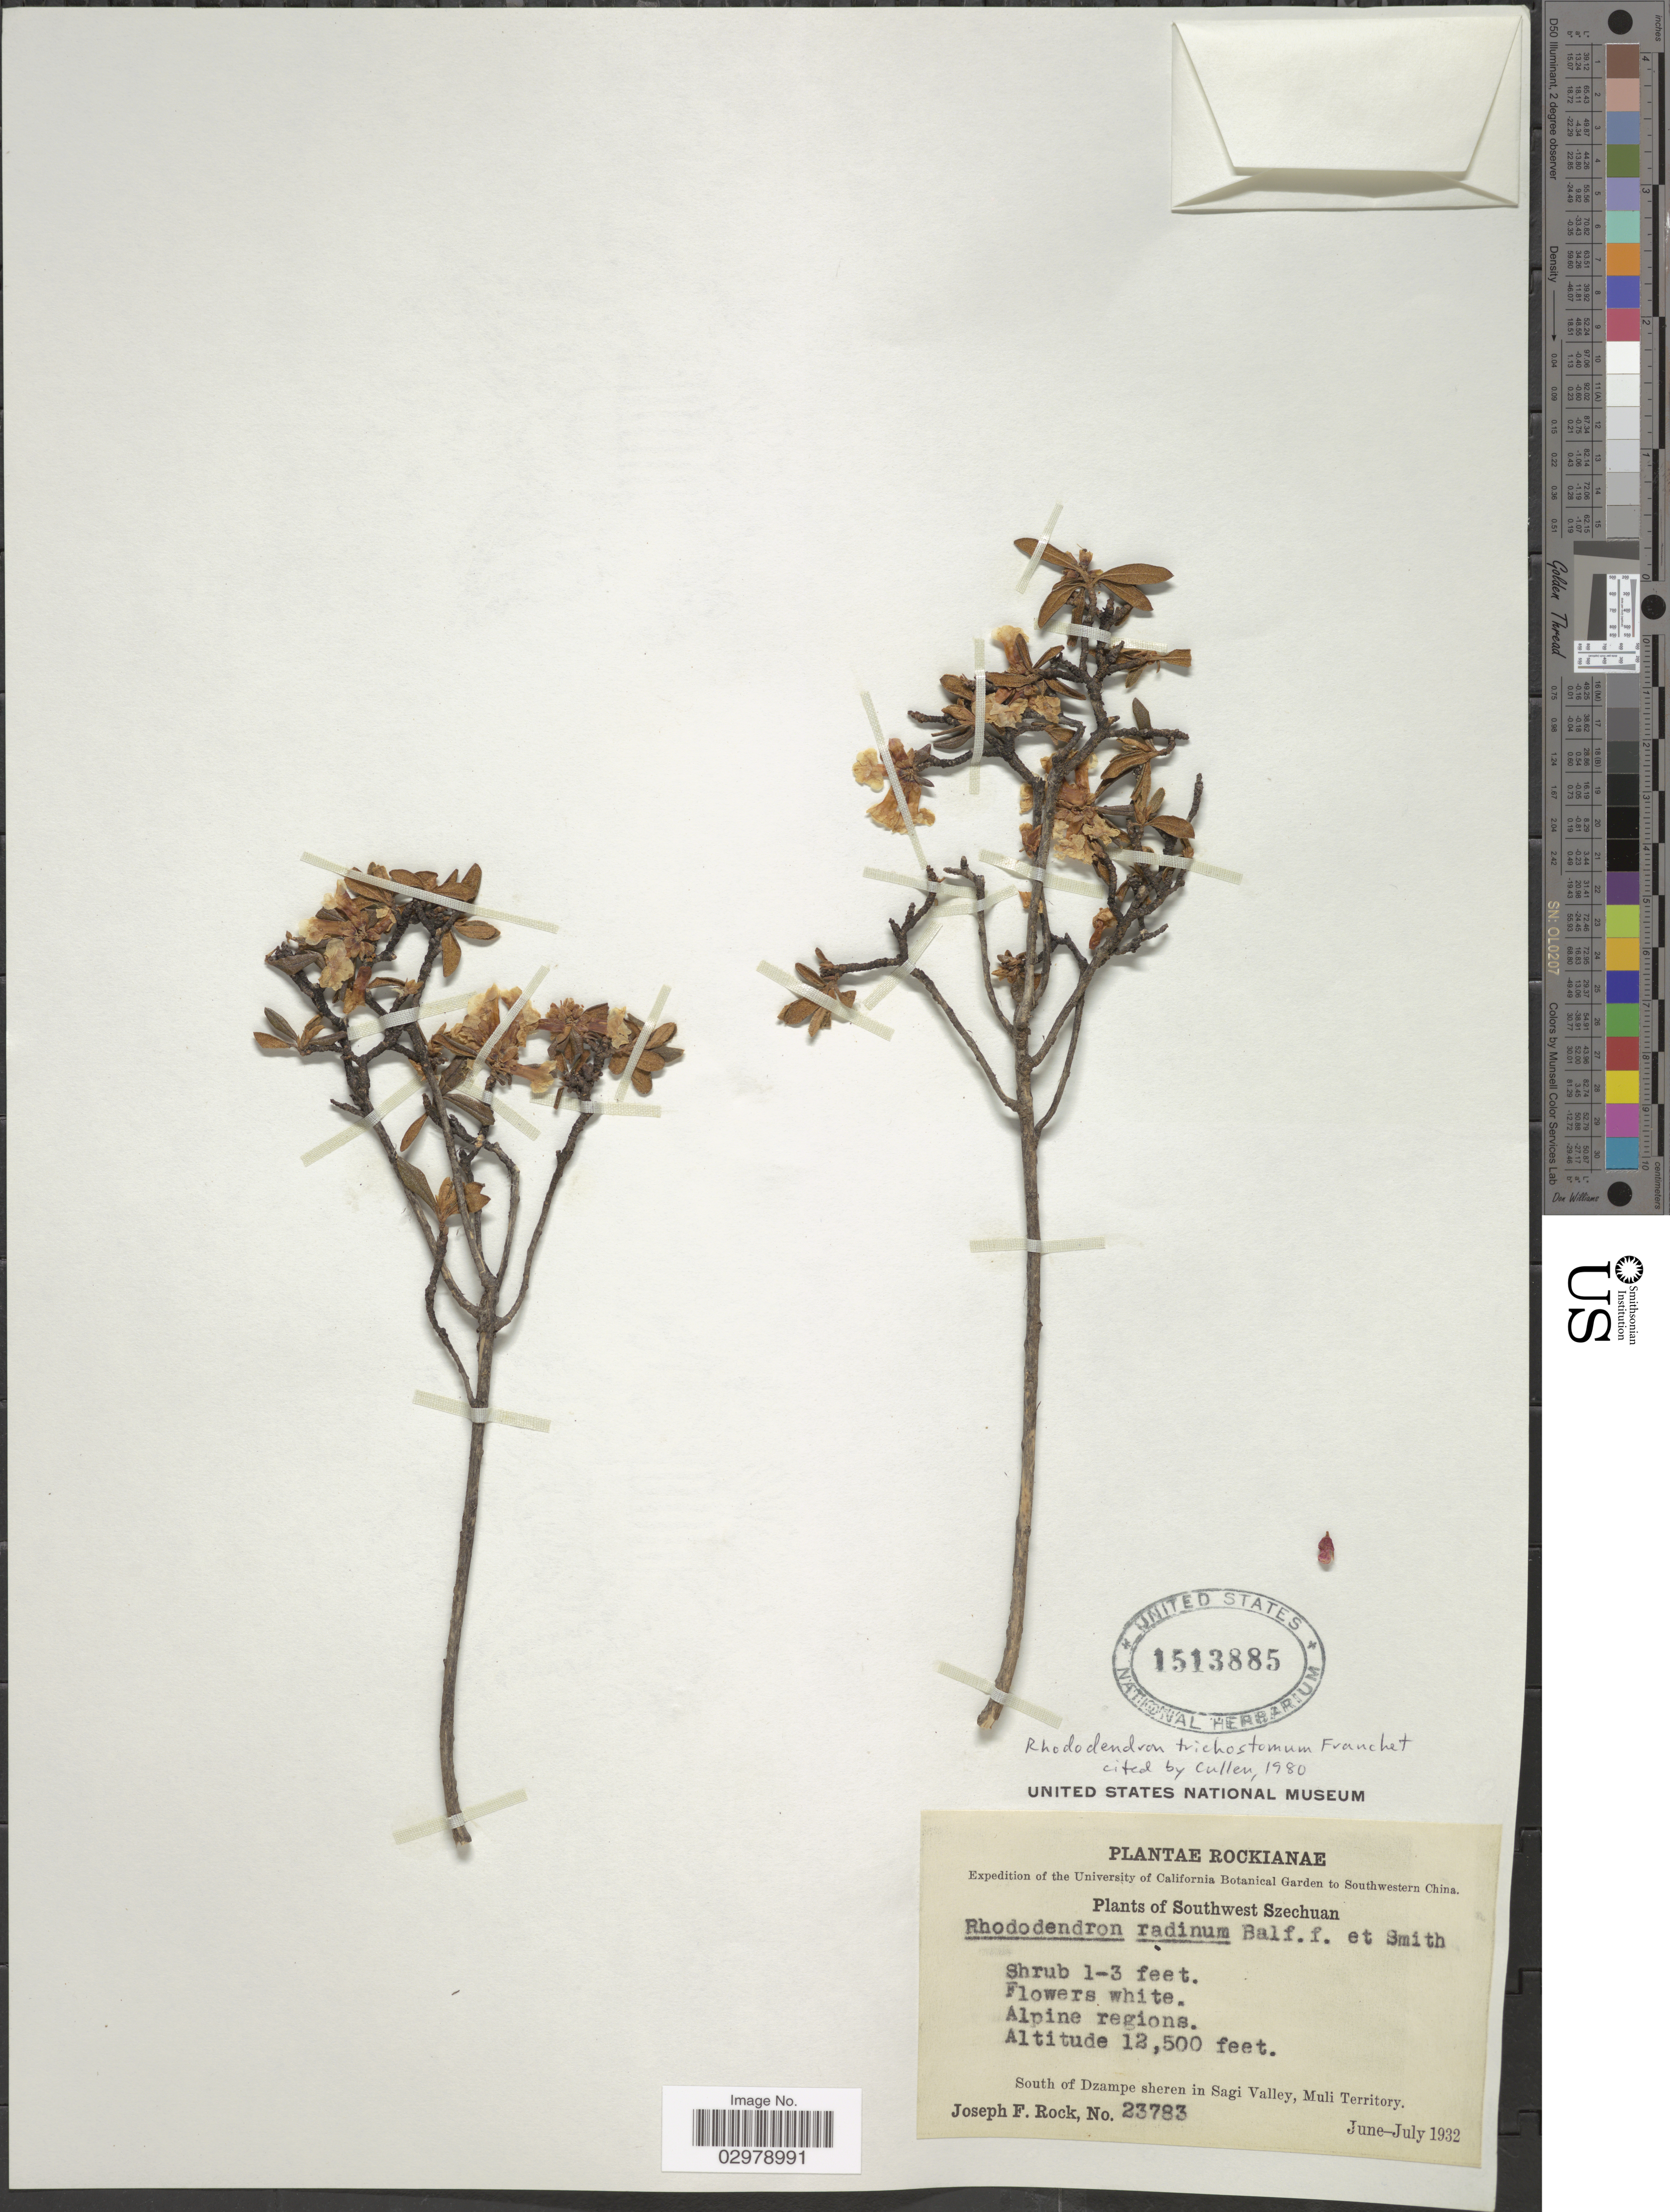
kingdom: Plantae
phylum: Tracheophyta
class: Magnoliopsida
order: Ericales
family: Ericaceae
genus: Rhododendron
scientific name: Rhododendron trichostomum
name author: Franch.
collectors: J. F. Rock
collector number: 23783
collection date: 1932-06/1932-07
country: China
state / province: Sichuan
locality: Southwestern China. Southwest Szechuan. Alpine regions. South of Dzampe sheren in Sagi Valley, Muli Territory.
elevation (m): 3810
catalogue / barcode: US 1513885